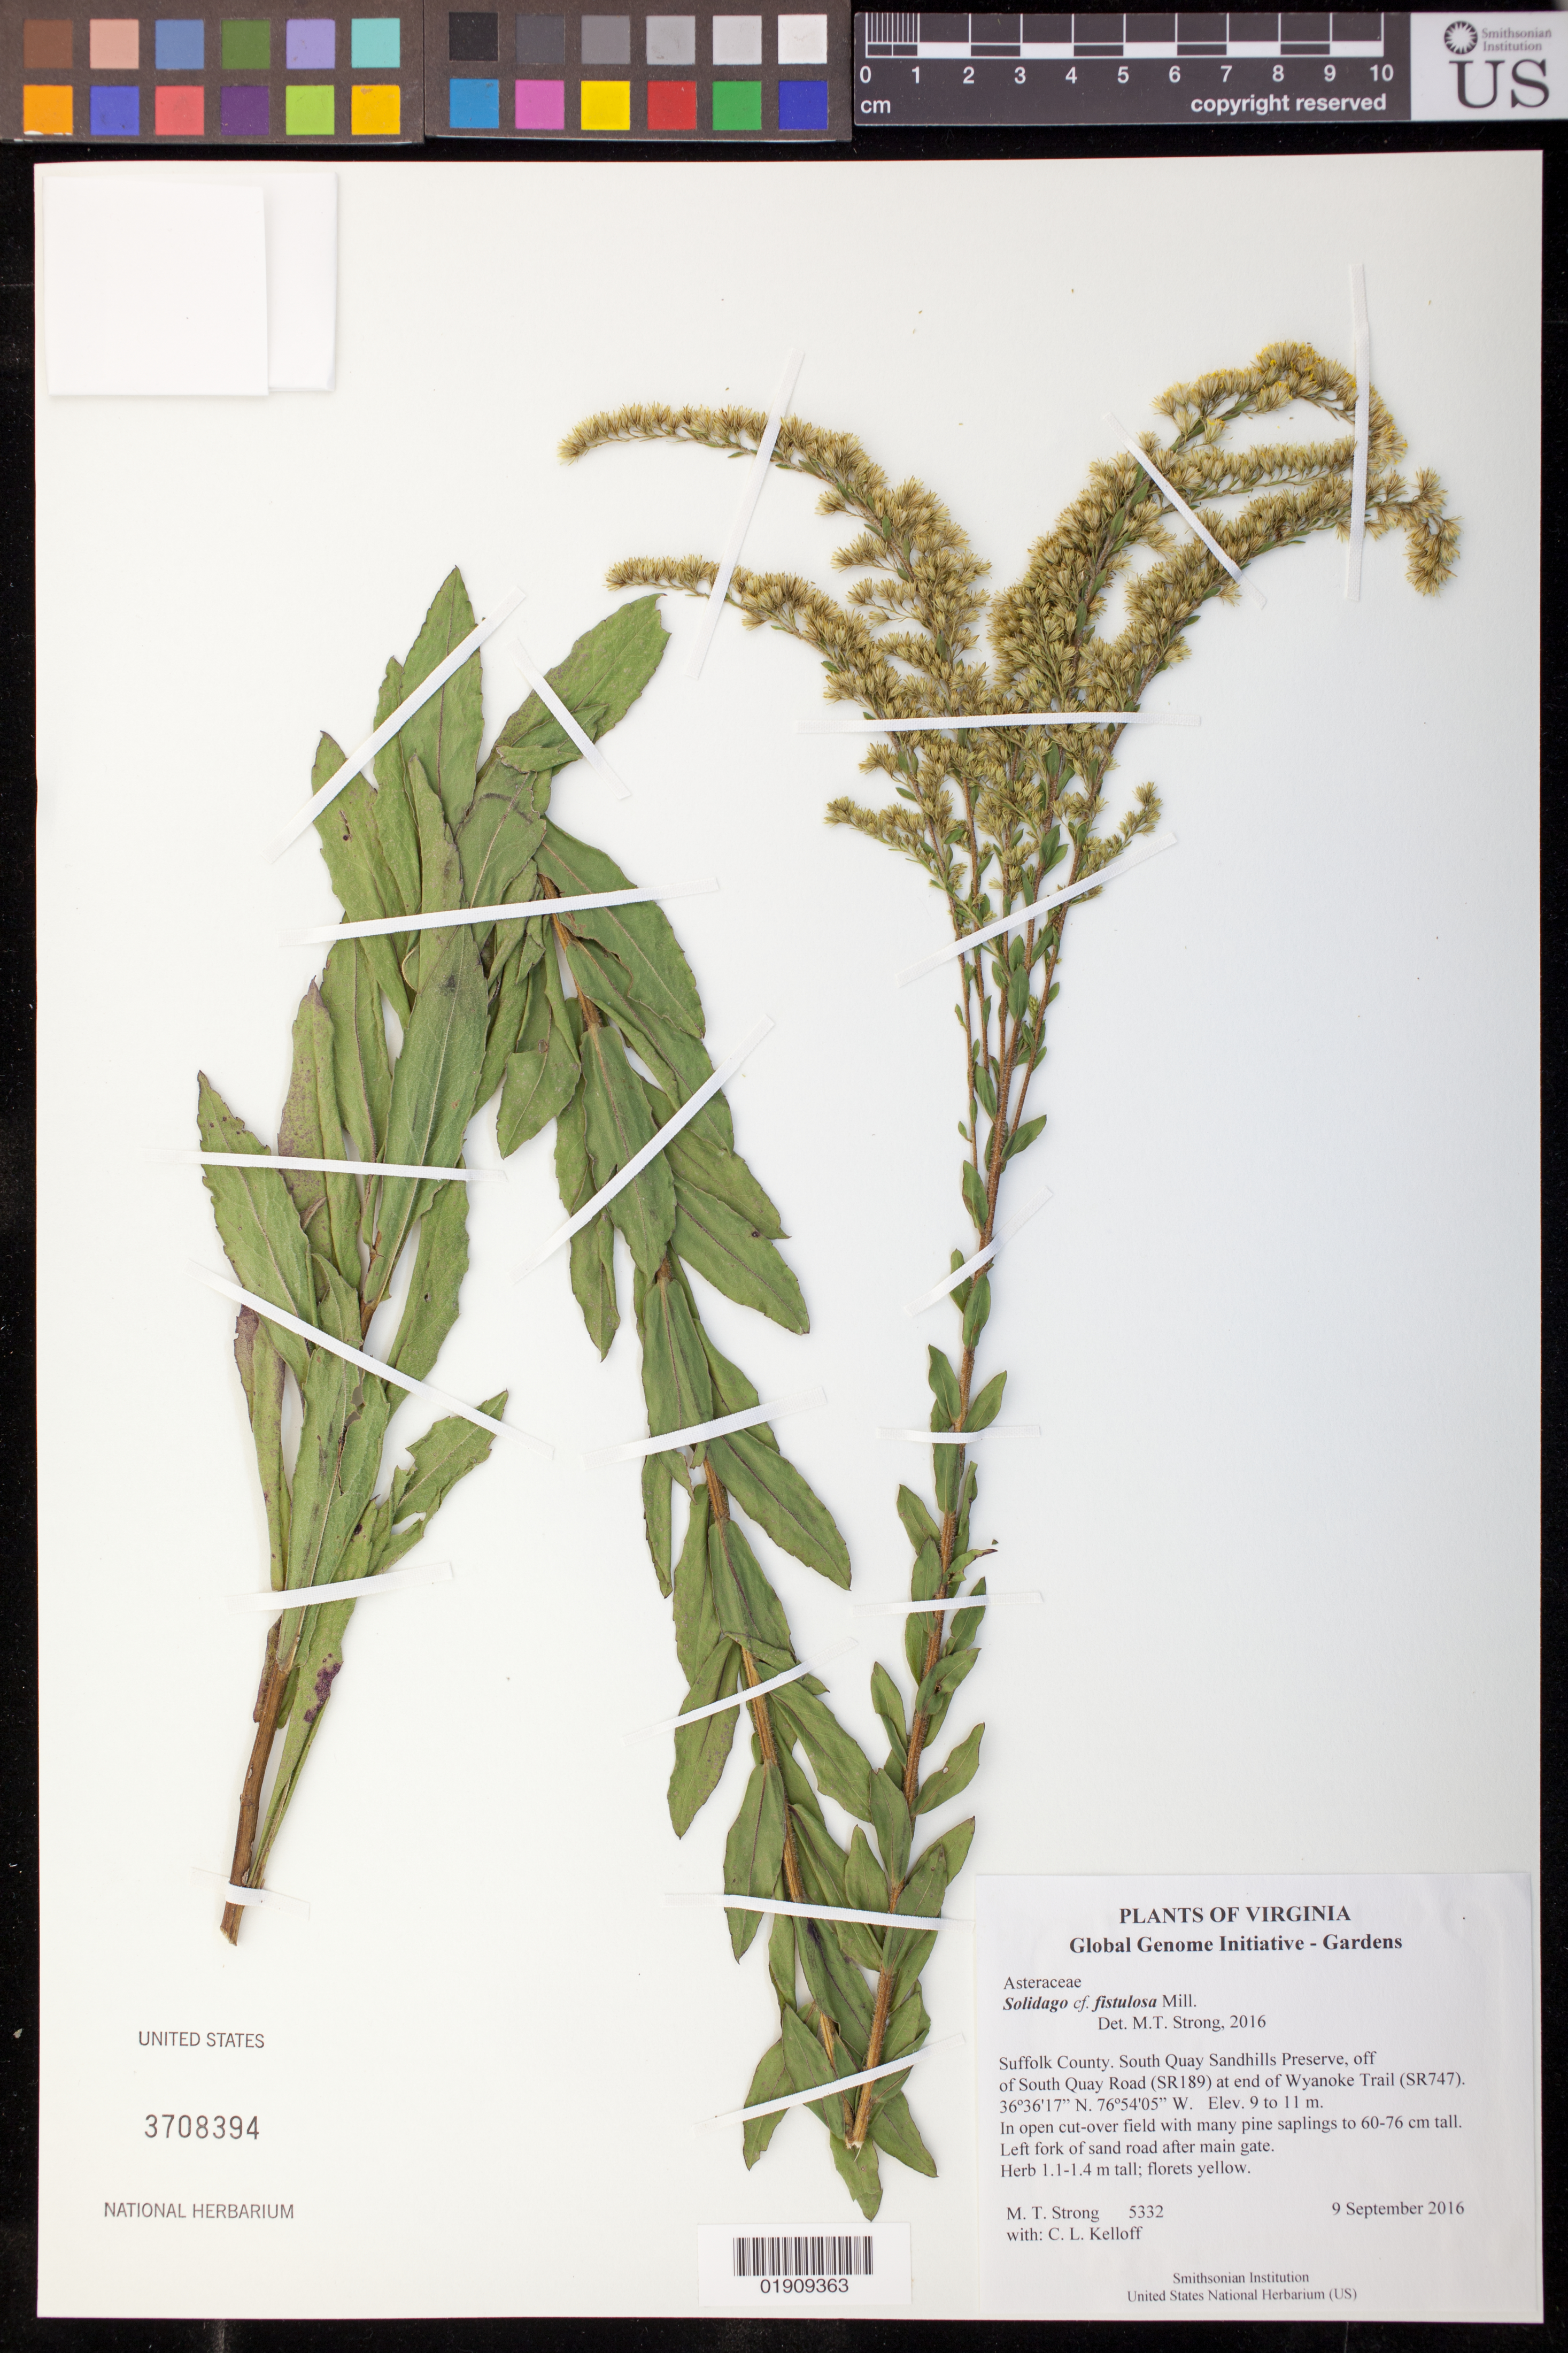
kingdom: Plantae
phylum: Tracheophyta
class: Magnoliopsida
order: Asterales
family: Asteraceae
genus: Solidago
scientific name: Solidago fistulosa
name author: Mill.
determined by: Strong, Mark T., (BOT), Smithsonian Institution - National Museum of Natural History (UNITED STATES)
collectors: M. T. Strong & C. L. Kelloff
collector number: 5332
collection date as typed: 9 September 2016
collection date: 2016-09-09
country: United States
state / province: Virginia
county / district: City of Suffolk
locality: South Quay Sandhills Preserve. Off of South Quay Road (SR189) at end of Wyanoke Trail (SR747)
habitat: In open cut-over field with many pine saplings to 60-76 cm tall. Left fork of sand road after main gate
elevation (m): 9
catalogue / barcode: US 3708394